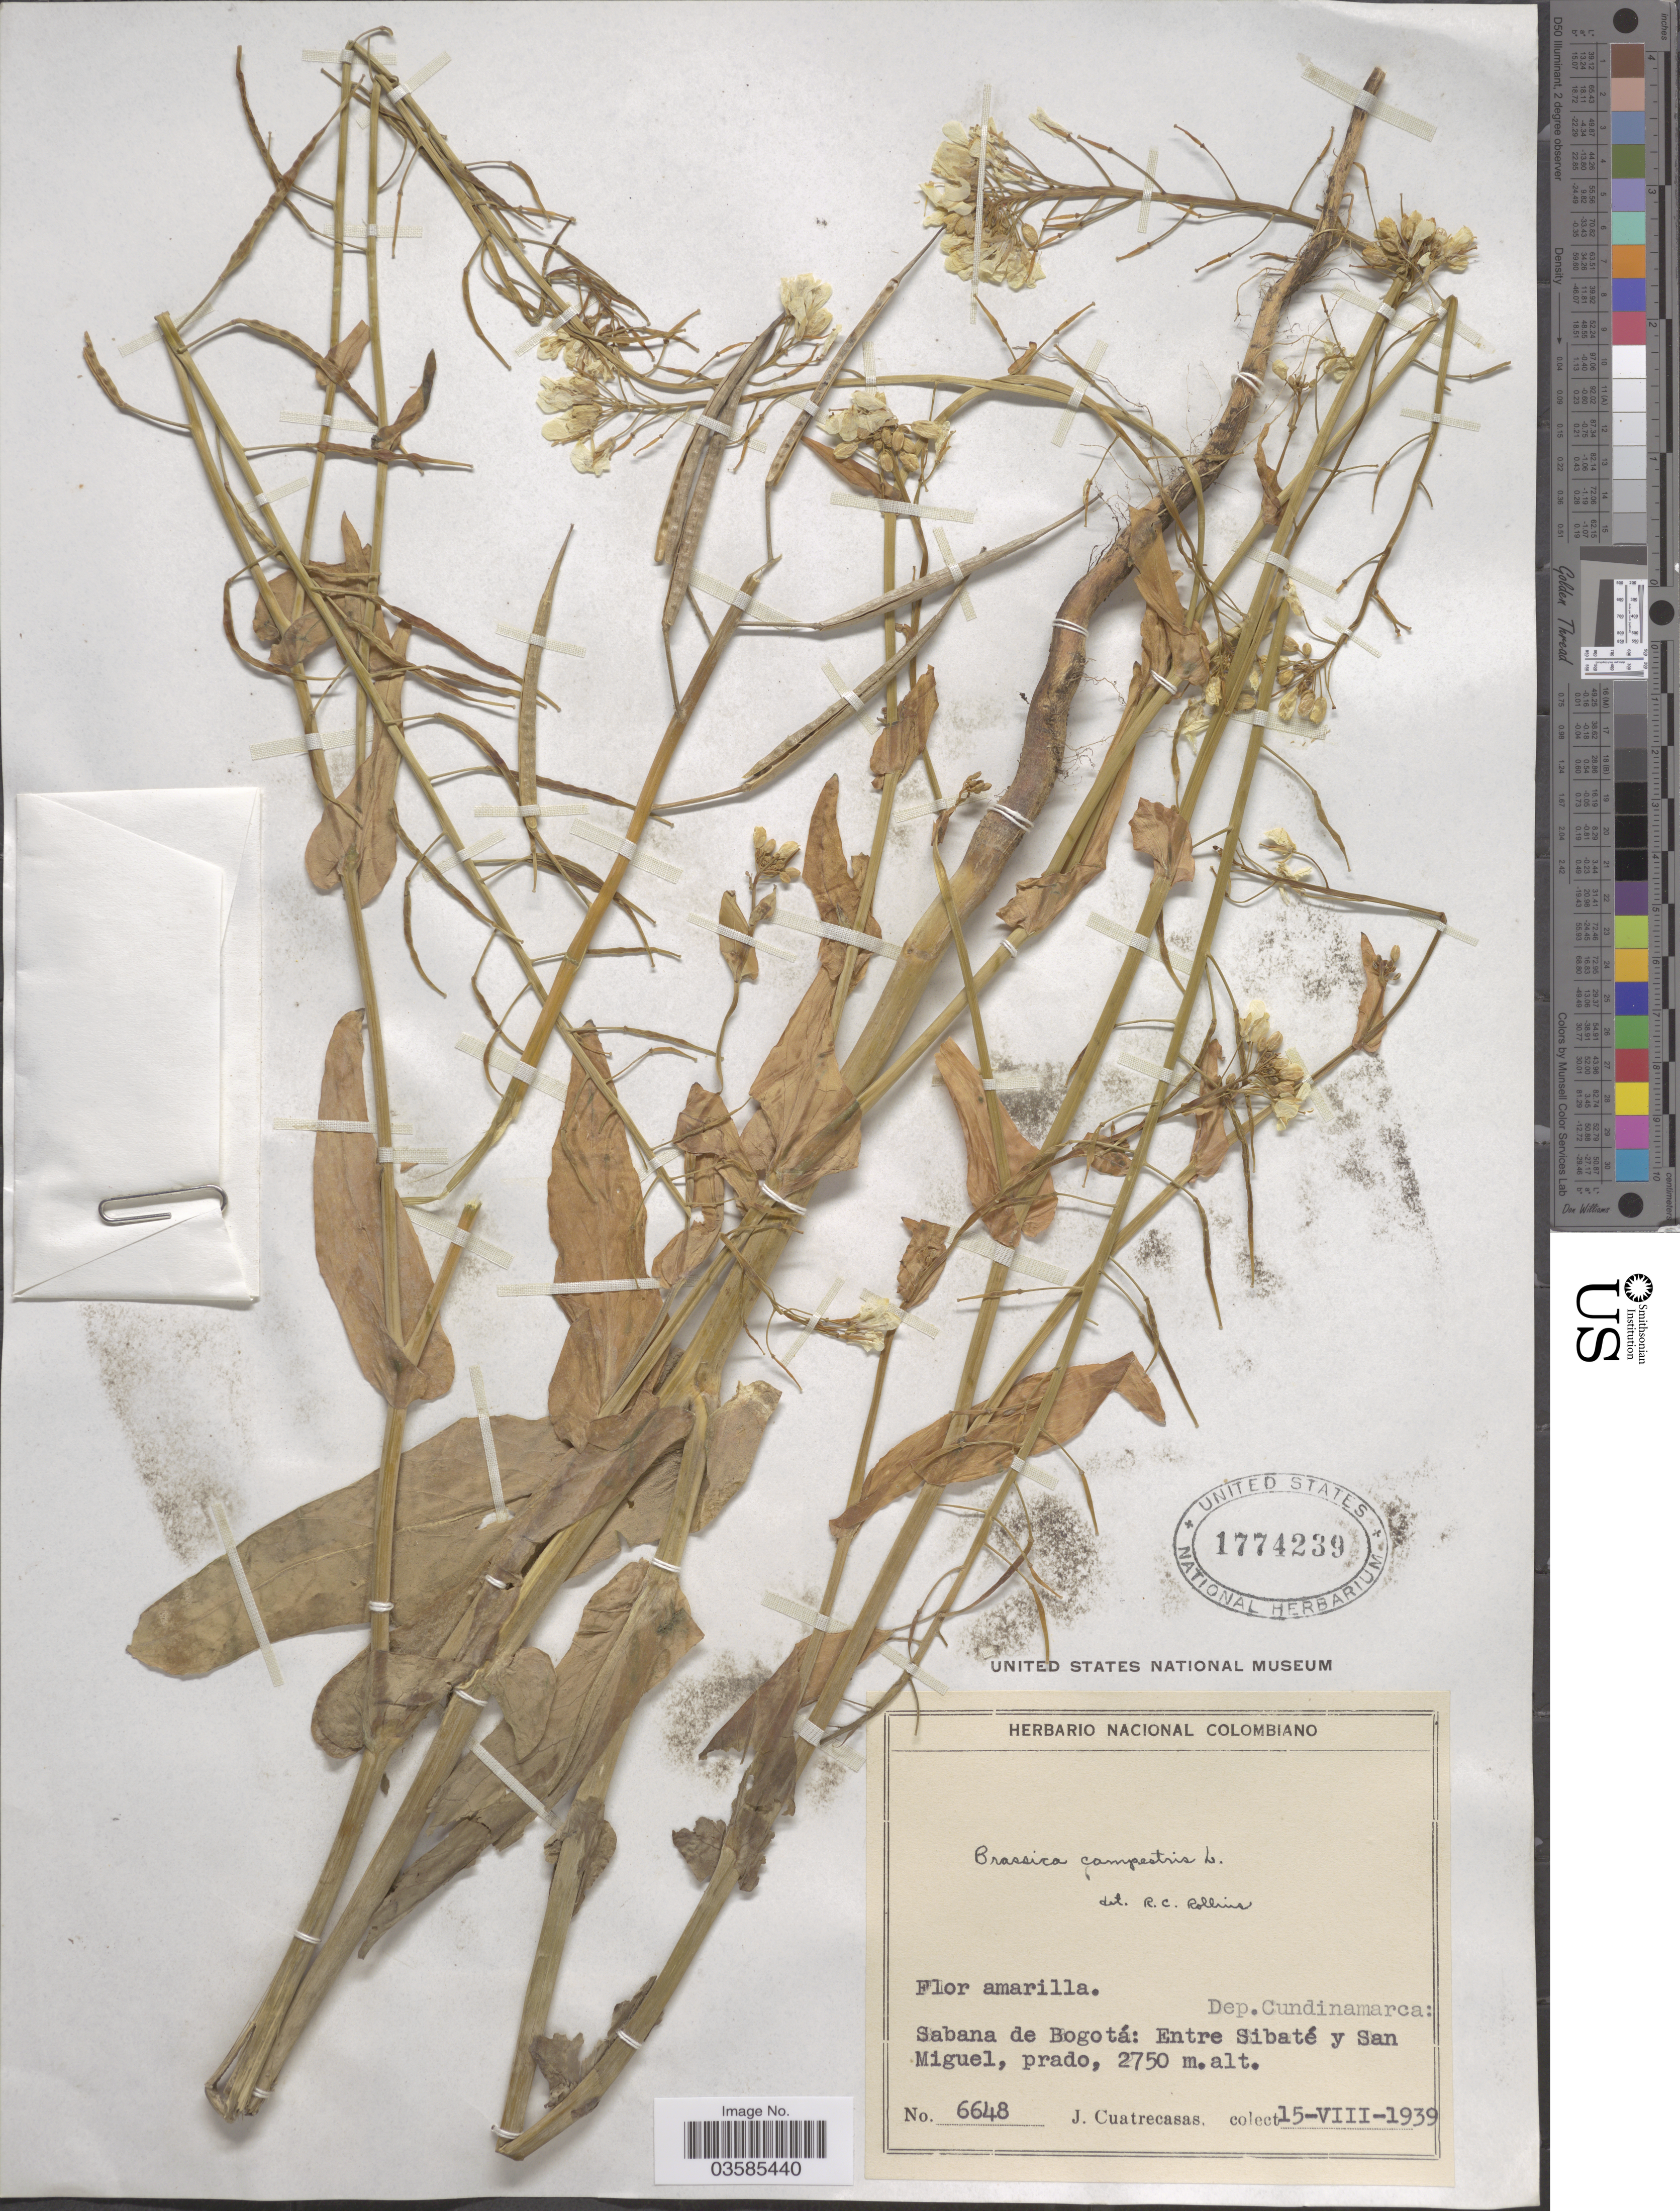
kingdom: Plantae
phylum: Tracheophyta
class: Magnoliopsida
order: Brassicales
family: Brassicaceae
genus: Brassica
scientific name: Brassica campestris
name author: L.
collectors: J. Cuatrecasas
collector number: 6648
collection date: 1939-08-15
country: Colombia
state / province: Cundinamarca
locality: Dep. Cundinamarca: Sabana de Bogotá: Entre Sibaté y San Miguel, prado.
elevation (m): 2750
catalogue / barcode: US 1774239